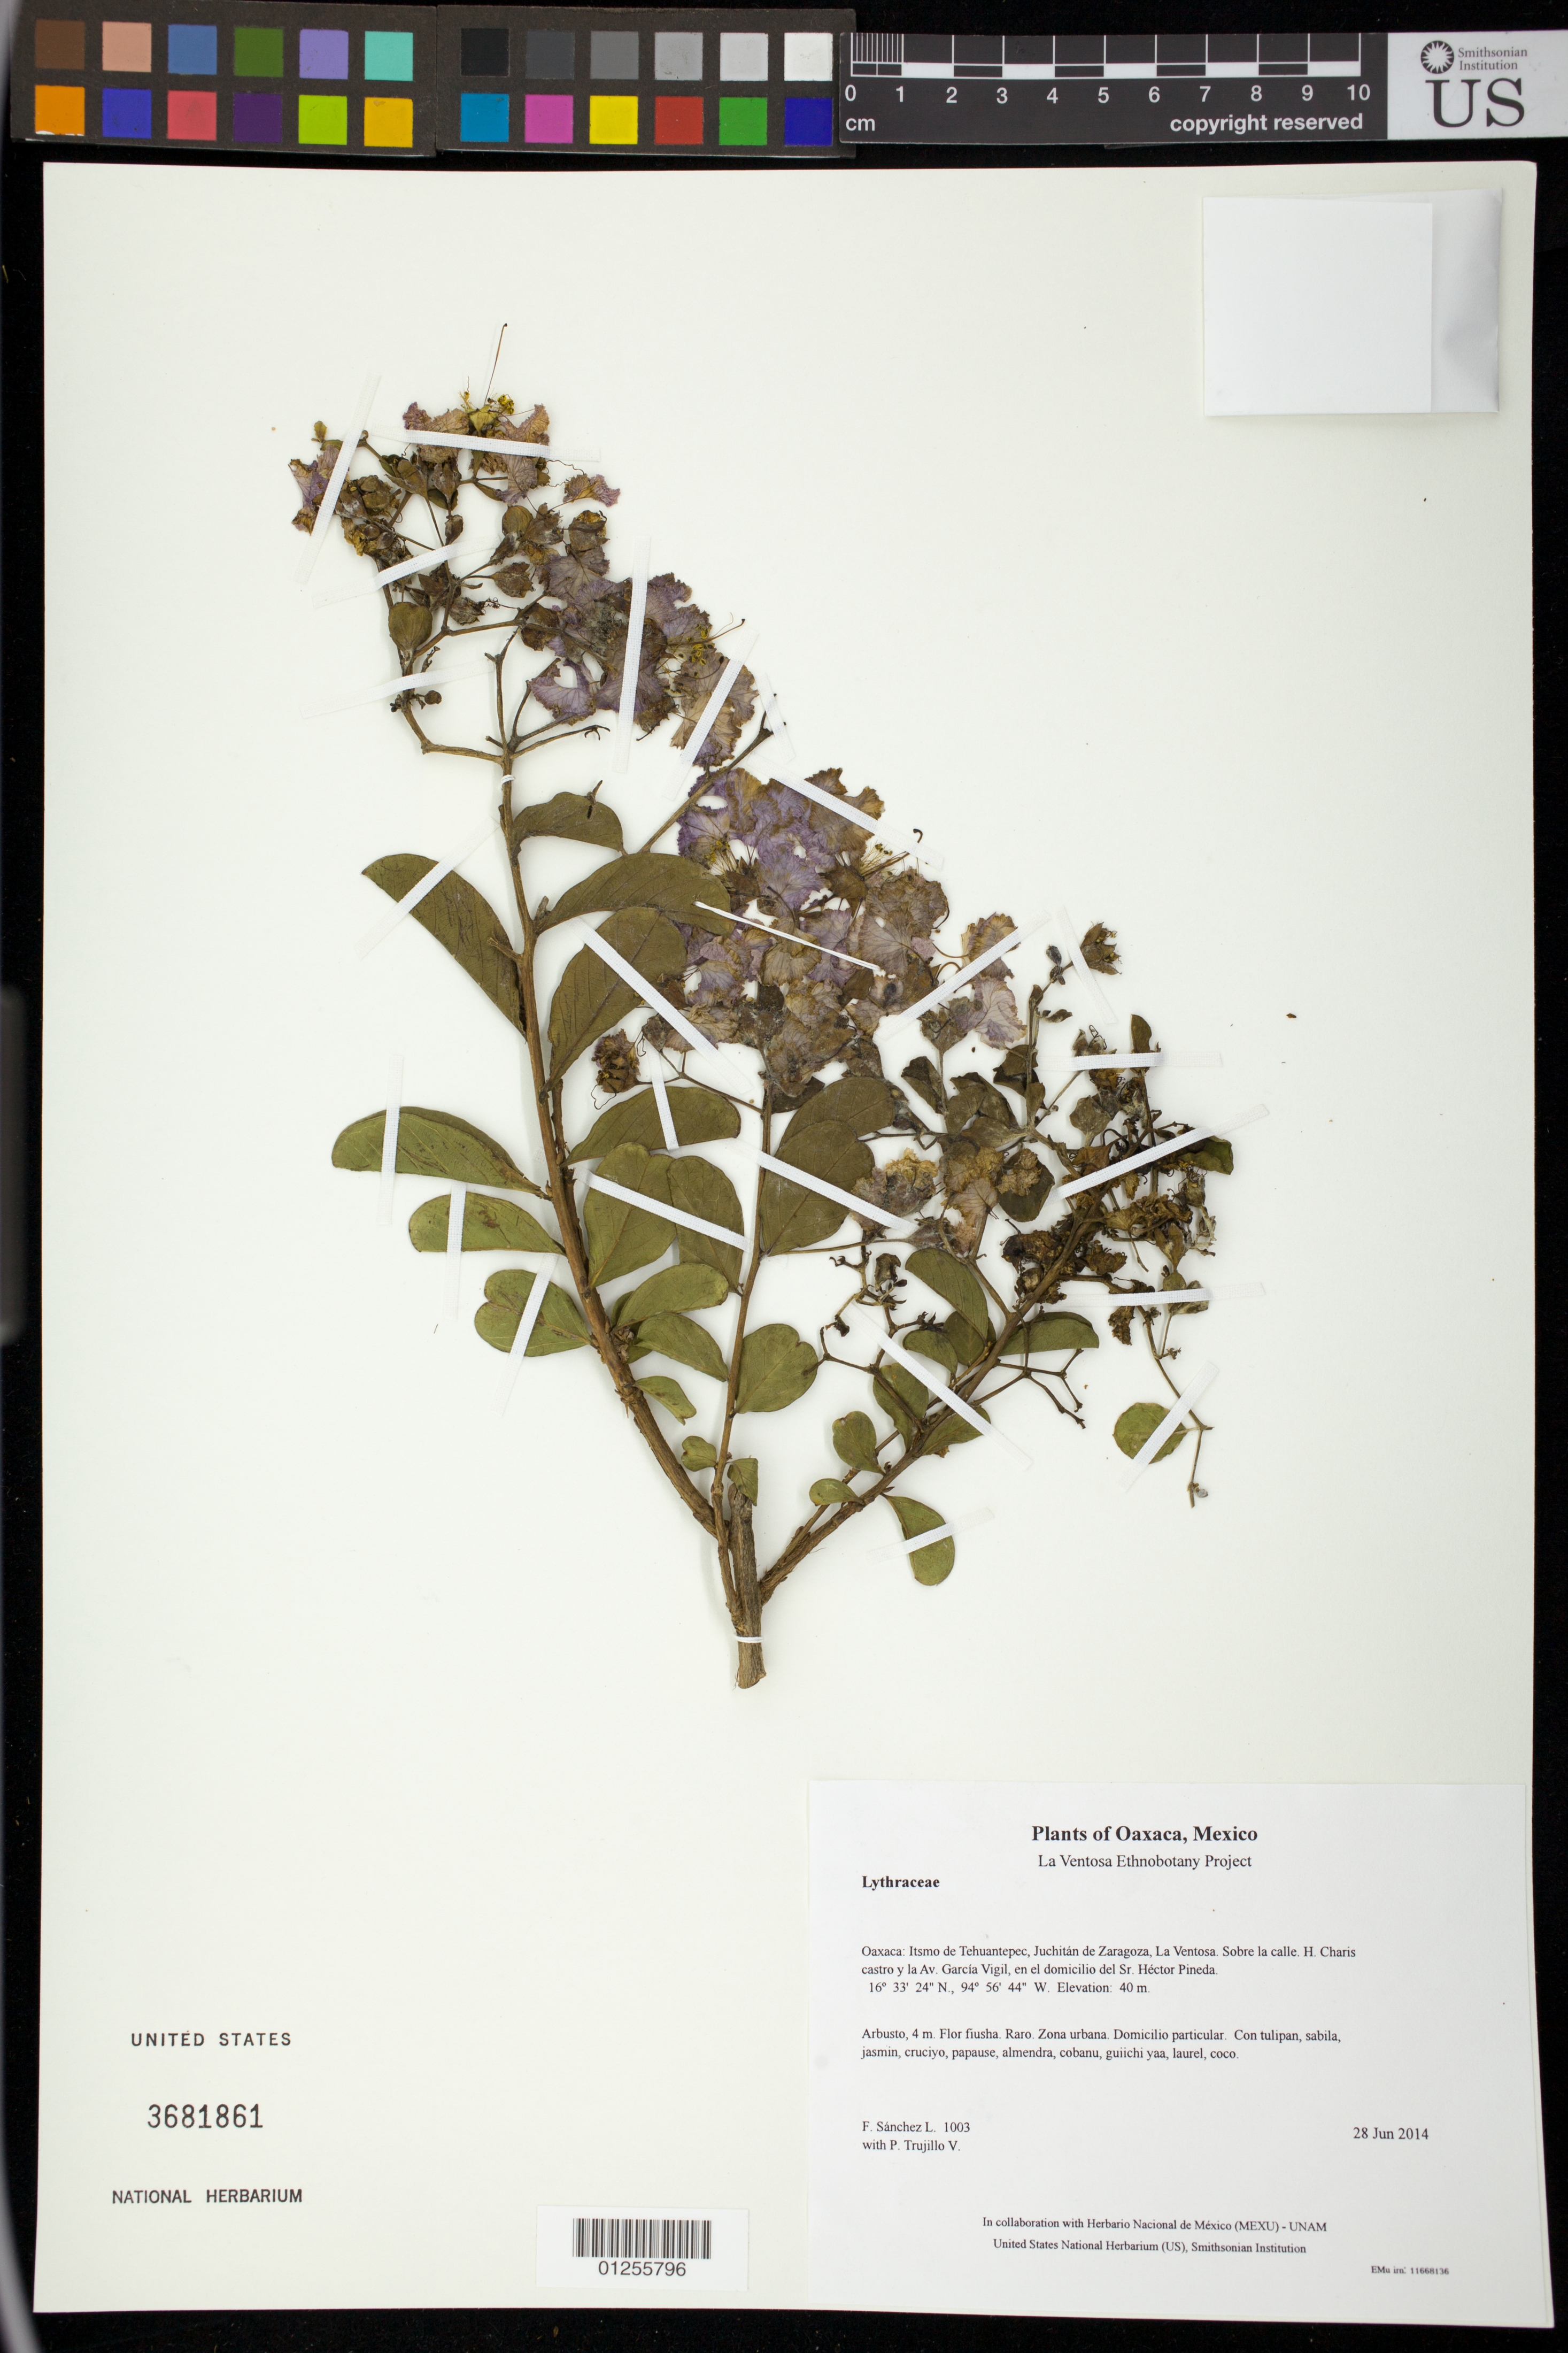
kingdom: Plantae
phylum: Tracheophyta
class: Magnoliopsida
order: Myrtales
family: Lythraceae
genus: Lagerstroemia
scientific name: Lagerstroemia indica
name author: L.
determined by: Velasco G., Kenia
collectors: F. Sánchez L. & P. Trujillo V.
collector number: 1003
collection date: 2014-06-28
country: Mexico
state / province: Oaxaca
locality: Itsmo de Tehuantepec, Juchitán de Zaragoza, La Ventosa. Sobre la calle. H. Charis castro y la Av. García Vigil, en el domicilio del Sr. Héctor Pineda.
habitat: Zona urbana. Domicilio particular.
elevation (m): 40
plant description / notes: JEBOT, MEXU, SERO, US; Yaga bandaga. 4 m. Guie' fiusha. Nadxunu'.; estronomica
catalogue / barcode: US 3681861